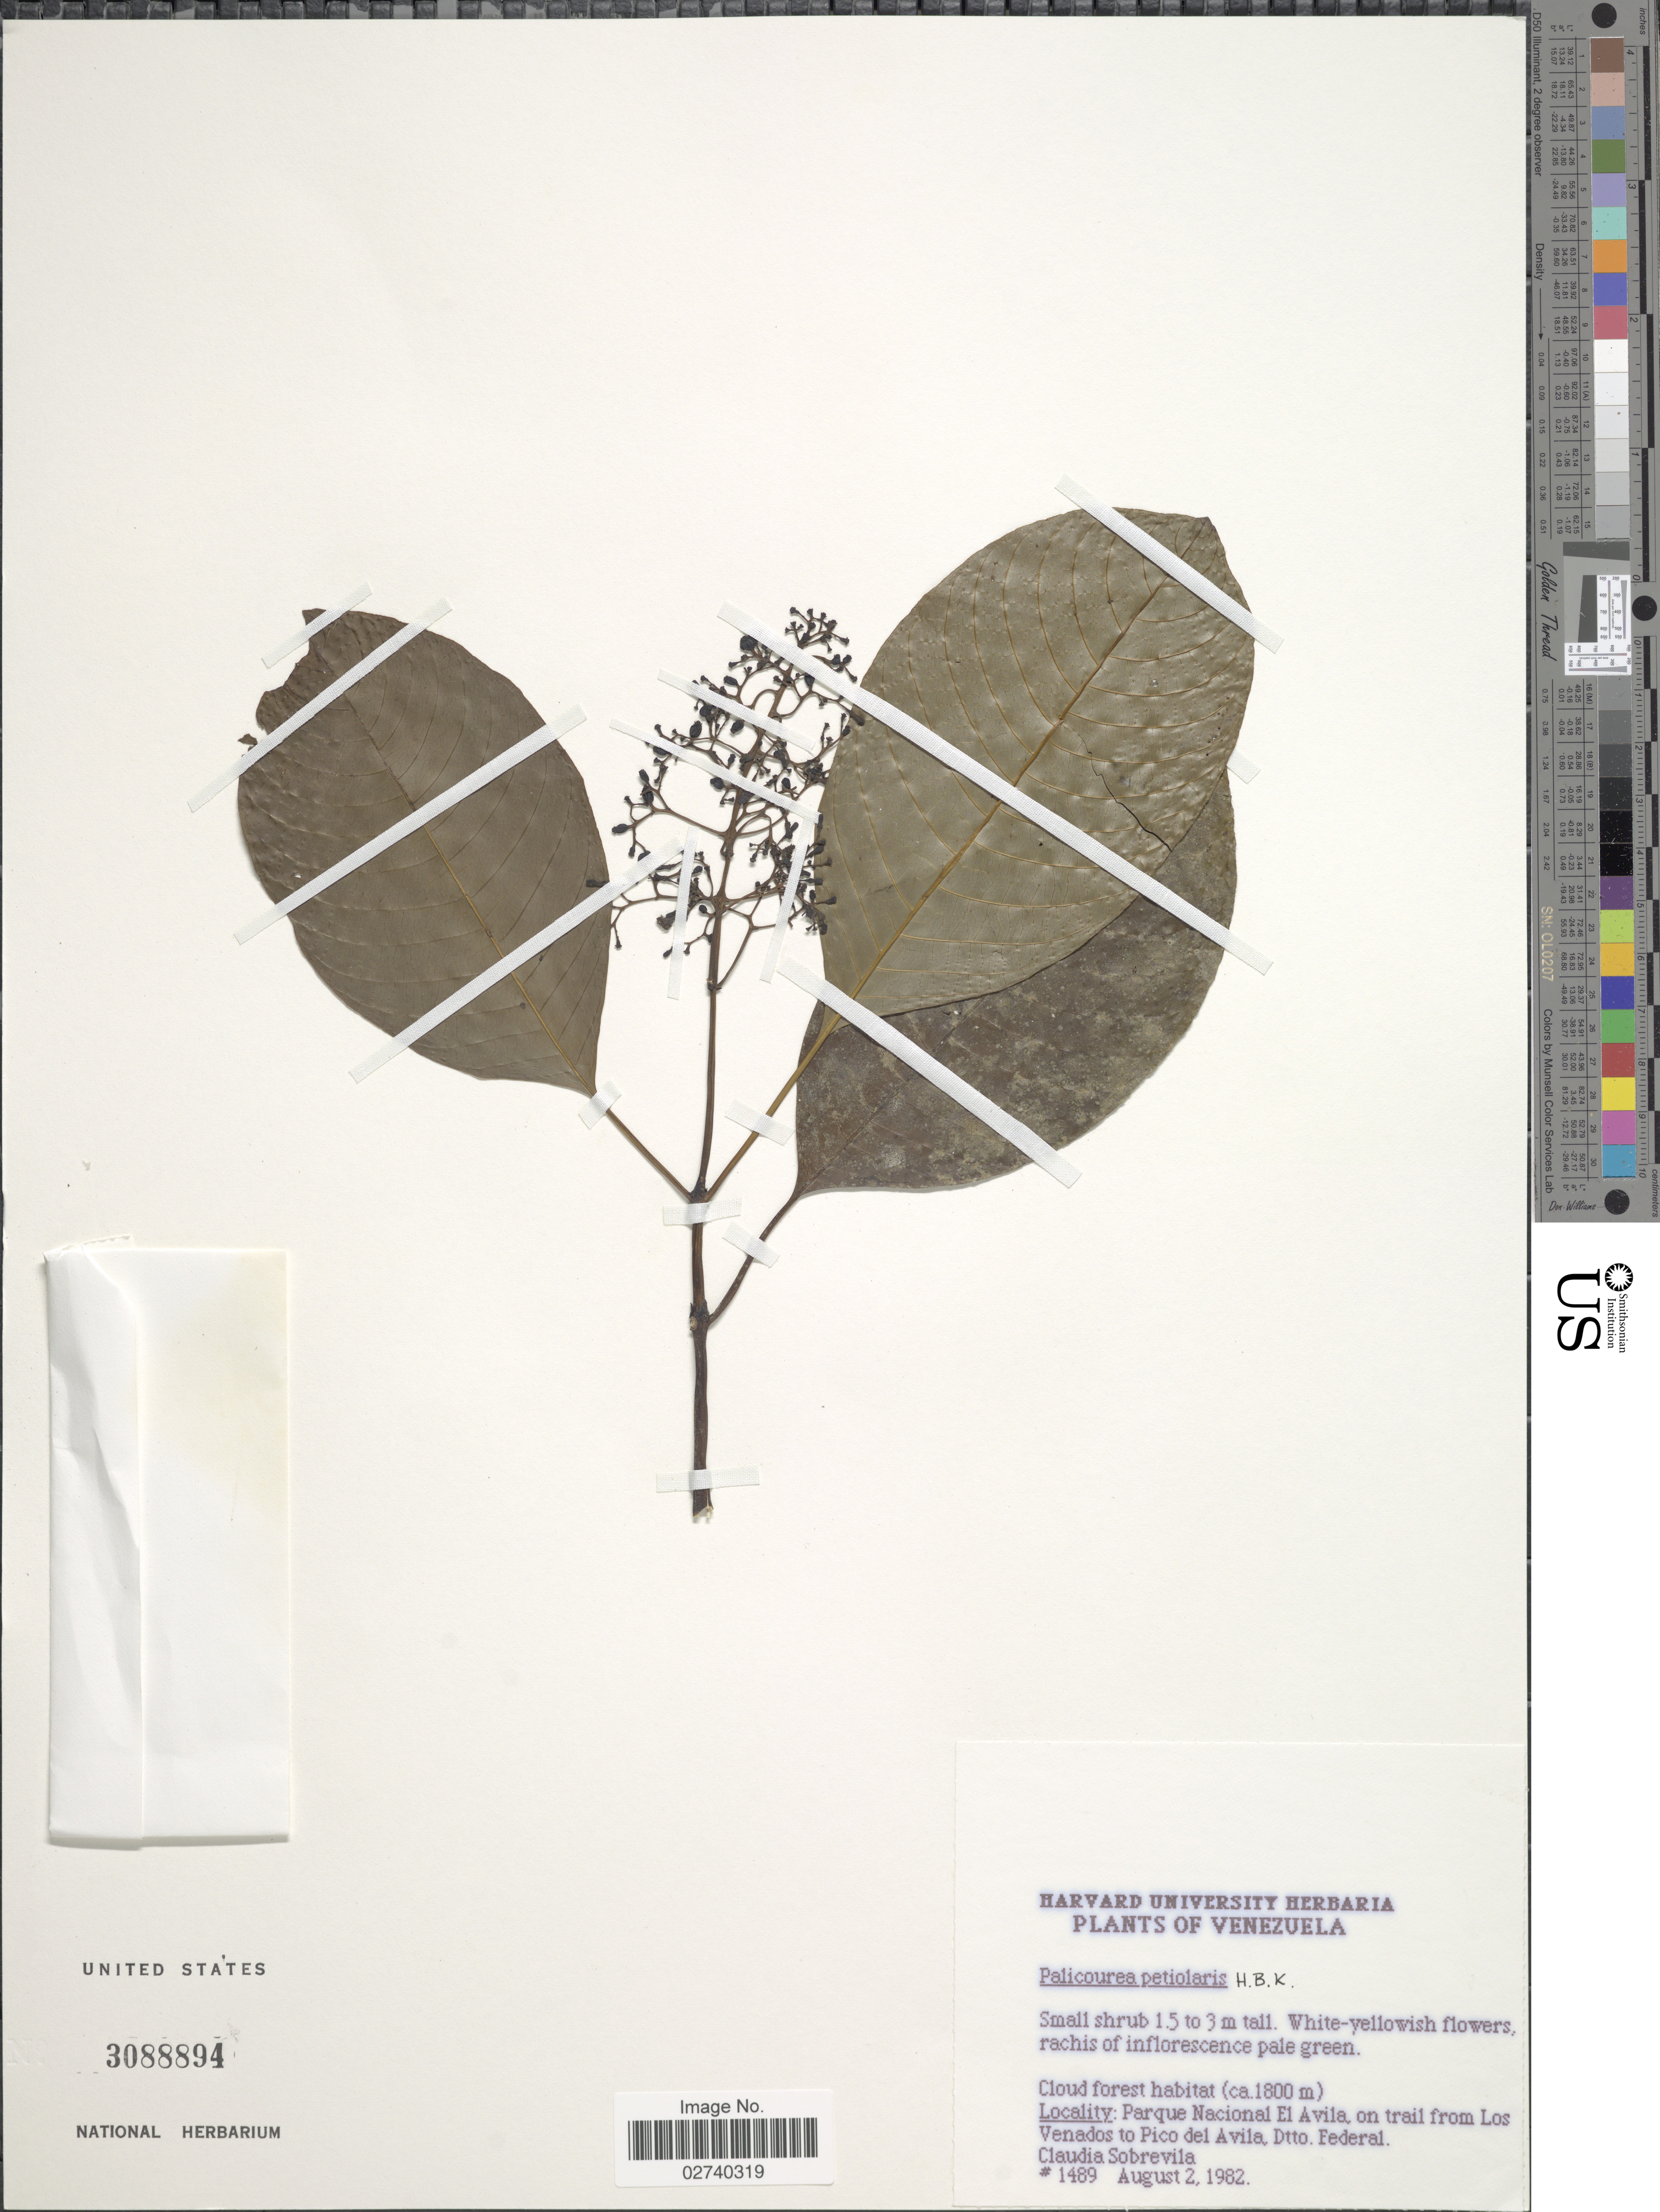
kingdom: Plantae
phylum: Tracheophyta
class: Magnoliopsida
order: Gentianales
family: Rubiaceae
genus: Palicourea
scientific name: Palicourea petiolaris Kunth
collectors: C. Sobrevila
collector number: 1489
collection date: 1982-08-02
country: Venezuela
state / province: Miranda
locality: Parque Nacional El Avila, on trail from Los Venados to Pico del Avila. Dtto. Federal.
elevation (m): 1800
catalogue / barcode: US 3088894